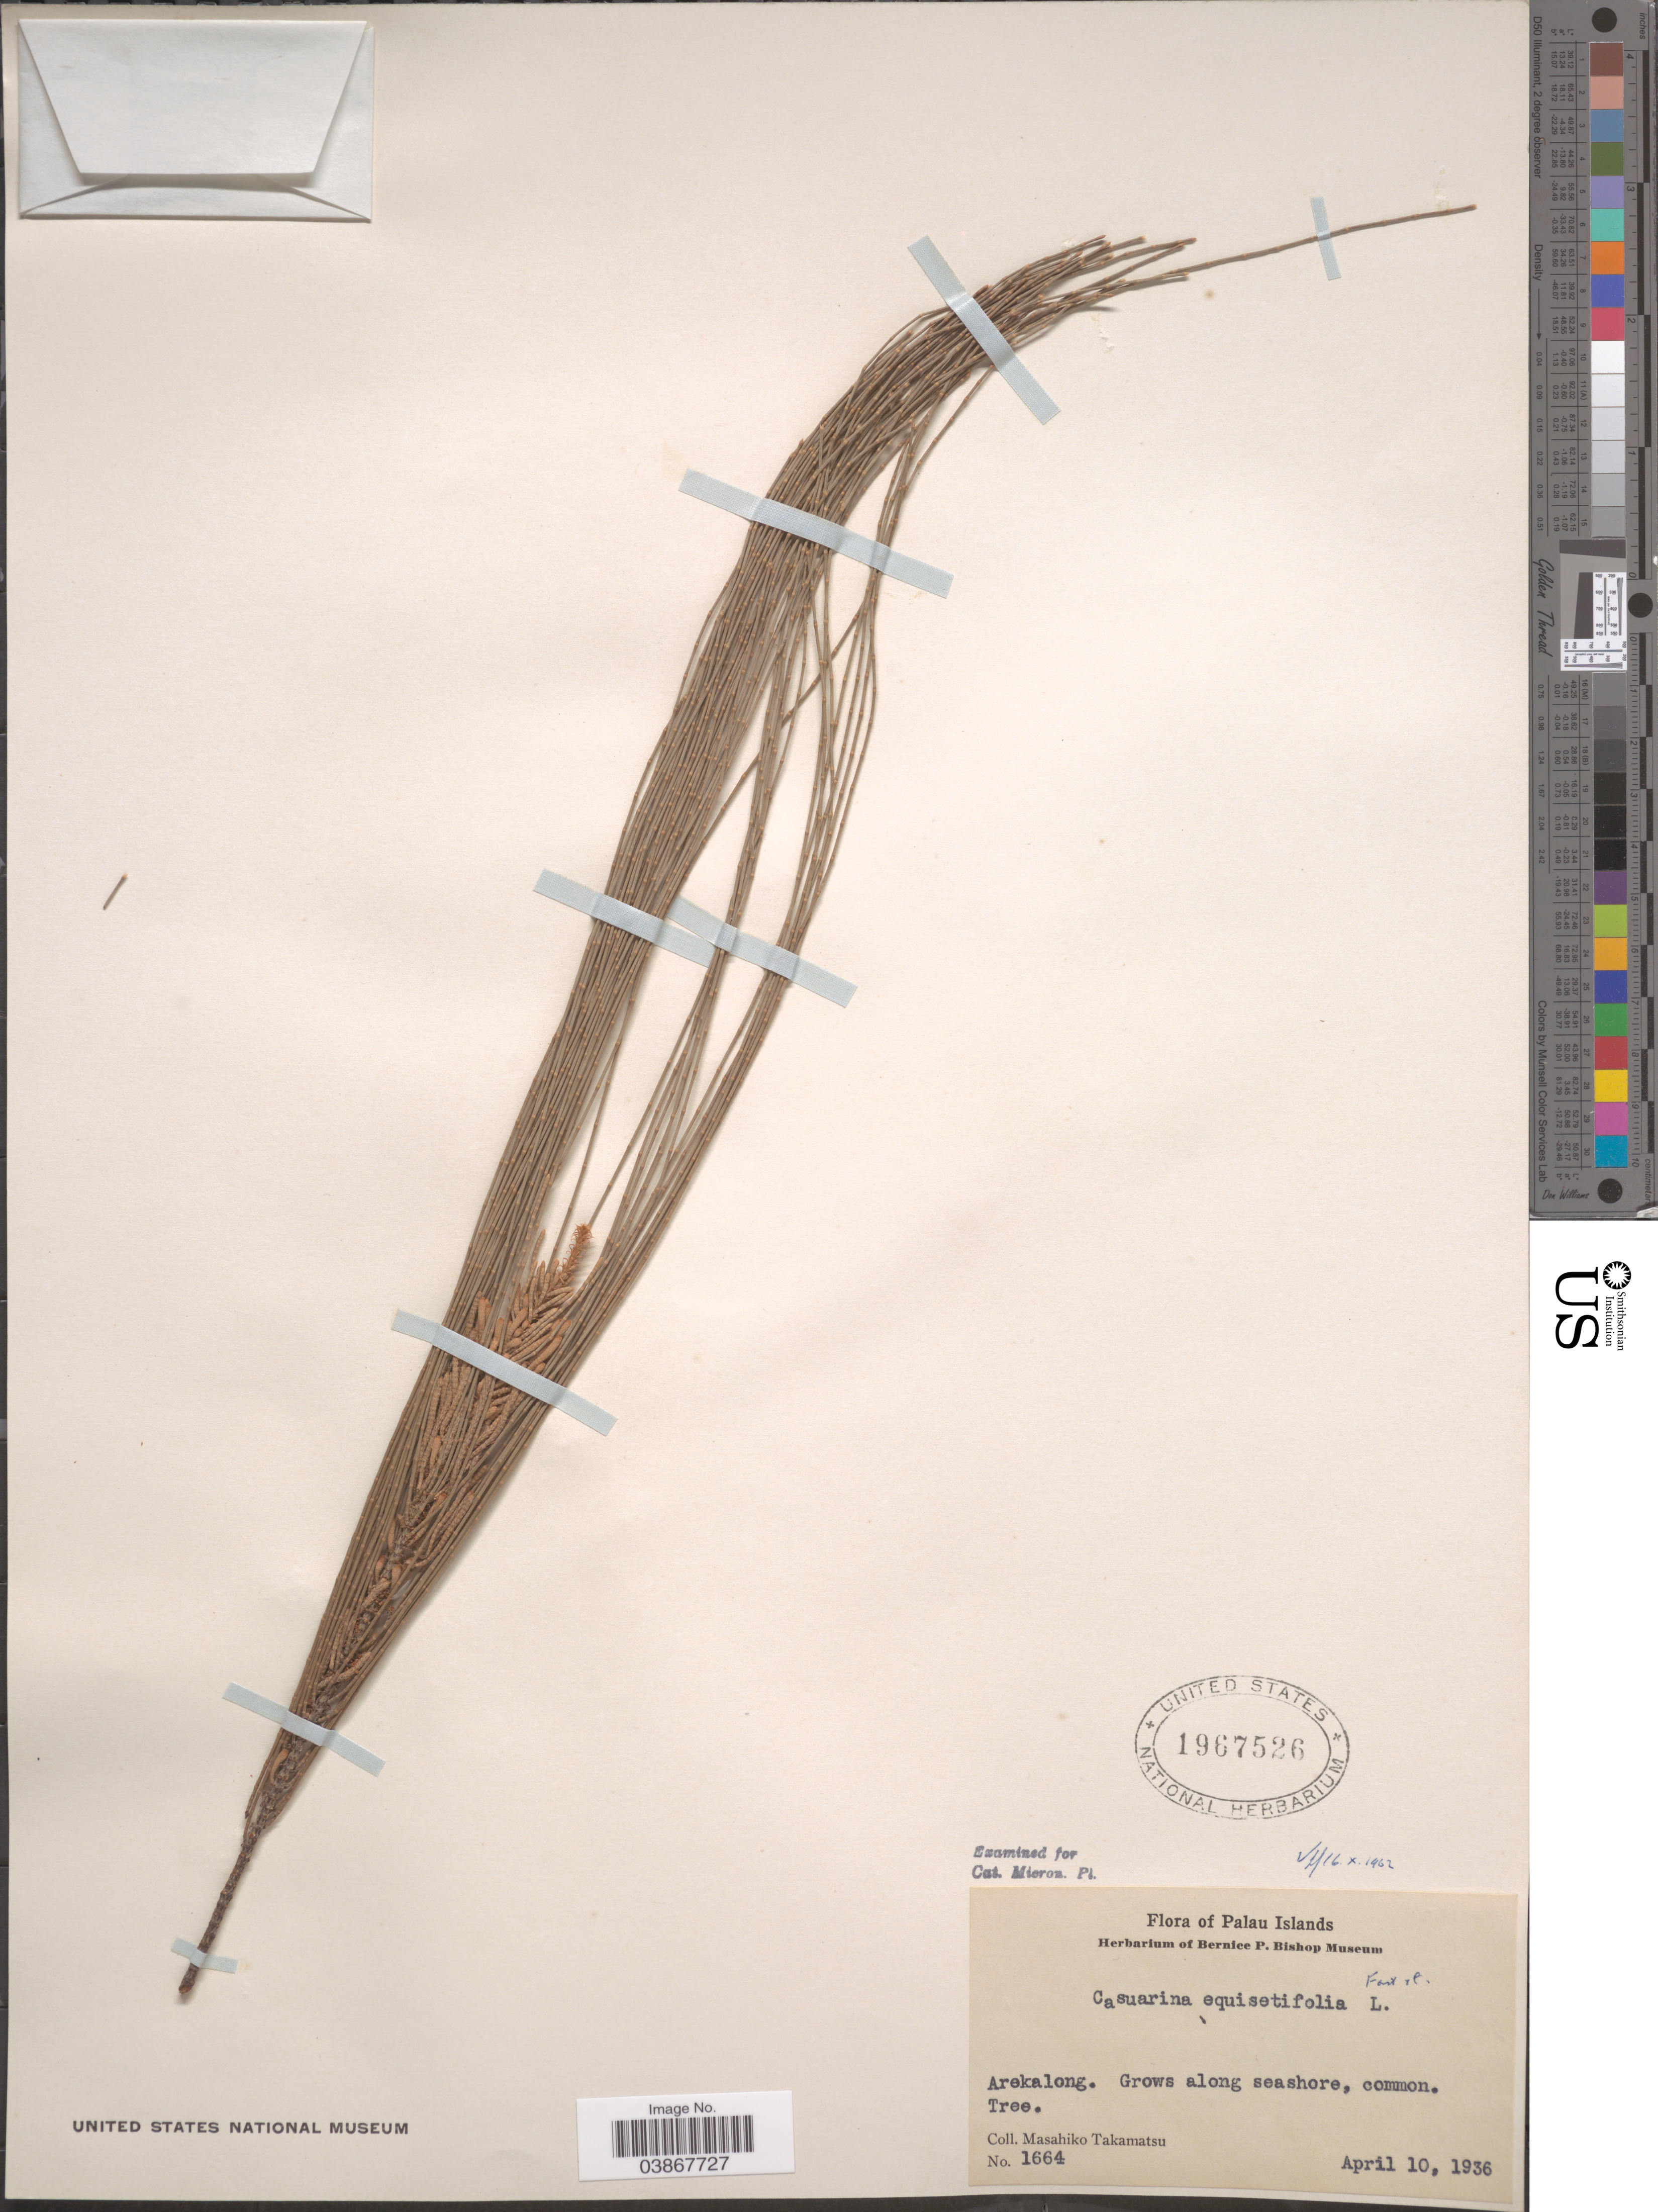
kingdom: Plantae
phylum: Tracheophyta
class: Magnoliopsida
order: Fagales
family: Casuarinaceae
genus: Casuarina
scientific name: Casuarina equisetifolia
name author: L.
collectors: M. Takamatsu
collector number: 1664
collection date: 1936-04-10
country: Palau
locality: Palau Islands. Arekalong, along seashore.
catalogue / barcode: US 1967526